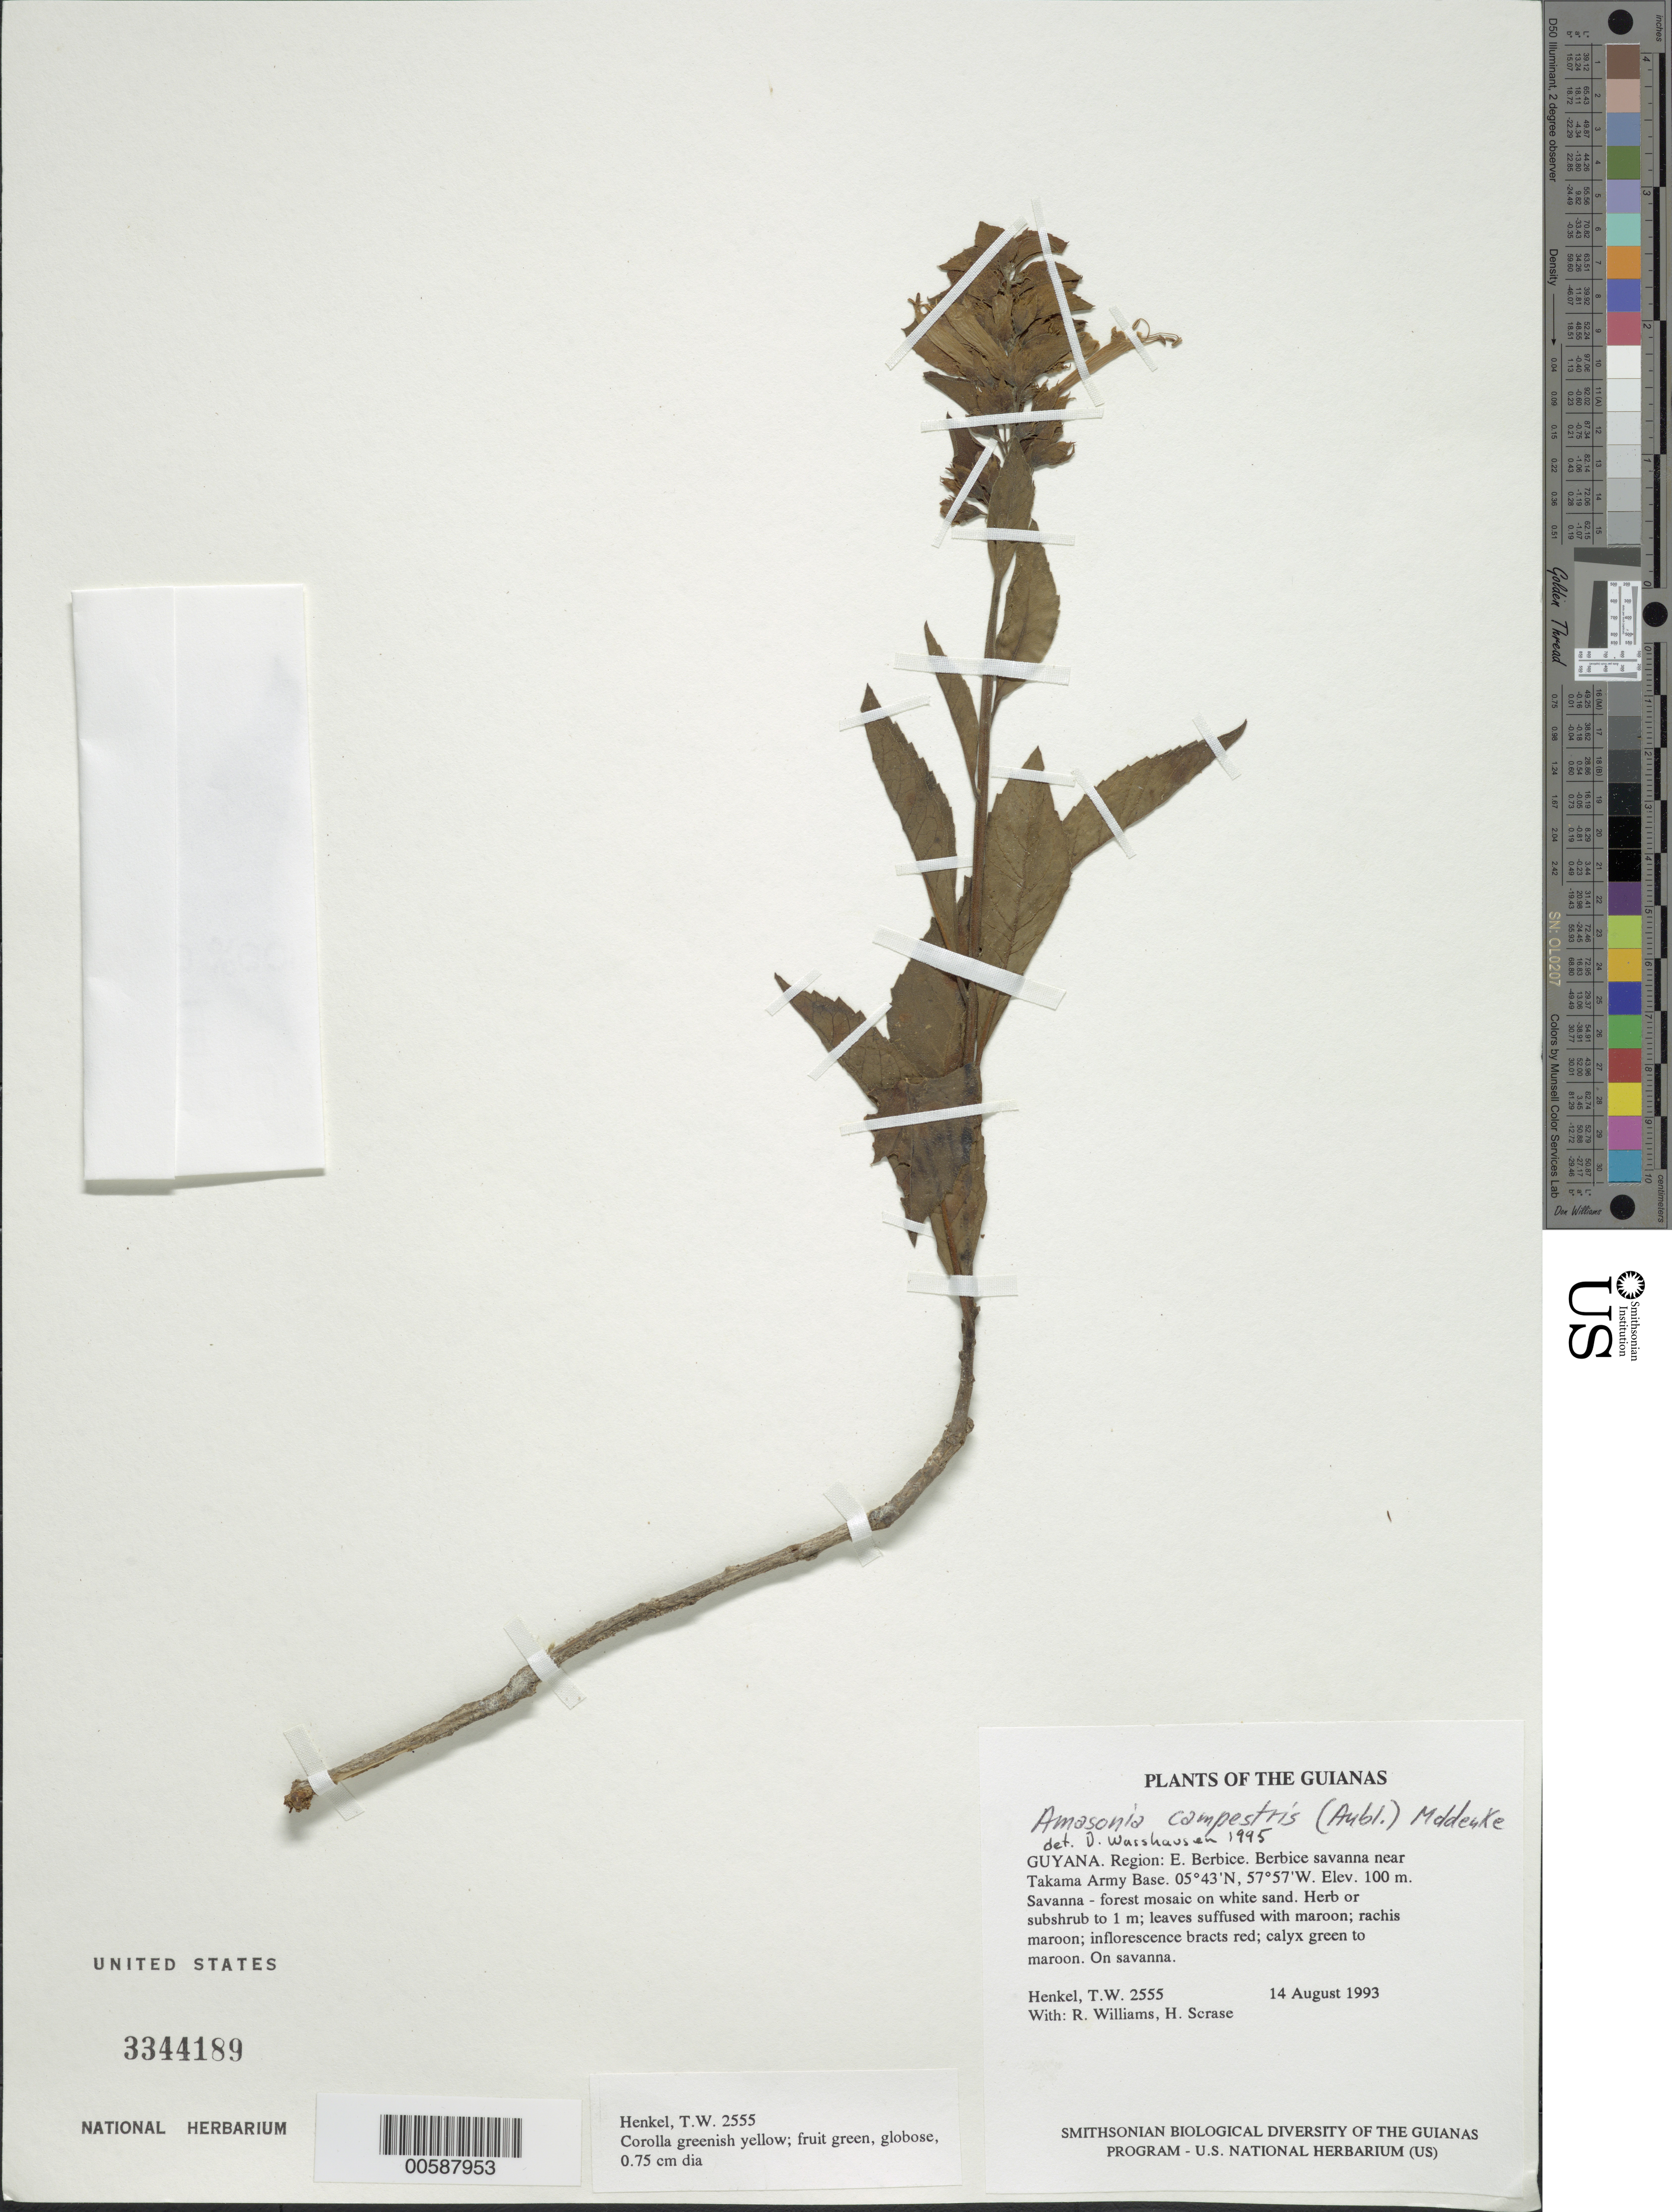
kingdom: Plantae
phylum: Tracheophyta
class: Magnoliopsida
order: Lamiales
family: Lamiaceae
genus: Amasonia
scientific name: Amasonia campestris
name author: (Aubl.) Moldenke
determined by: Wasshausen, Dieter C., (BOT), Smithsonian Institution - National Museum of Natural History (UNITED STATES)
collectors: T. Henkel, R. Williams & H. Scrase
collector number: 2555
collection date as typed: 14 August 1993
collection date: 1993-08-14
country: Guyana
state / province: U. Demerara-Berbice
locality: Berbice savanna near Takama Army Base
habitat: Savanna - forest mosaic on white sand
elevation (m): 100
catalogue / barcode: US 3344189